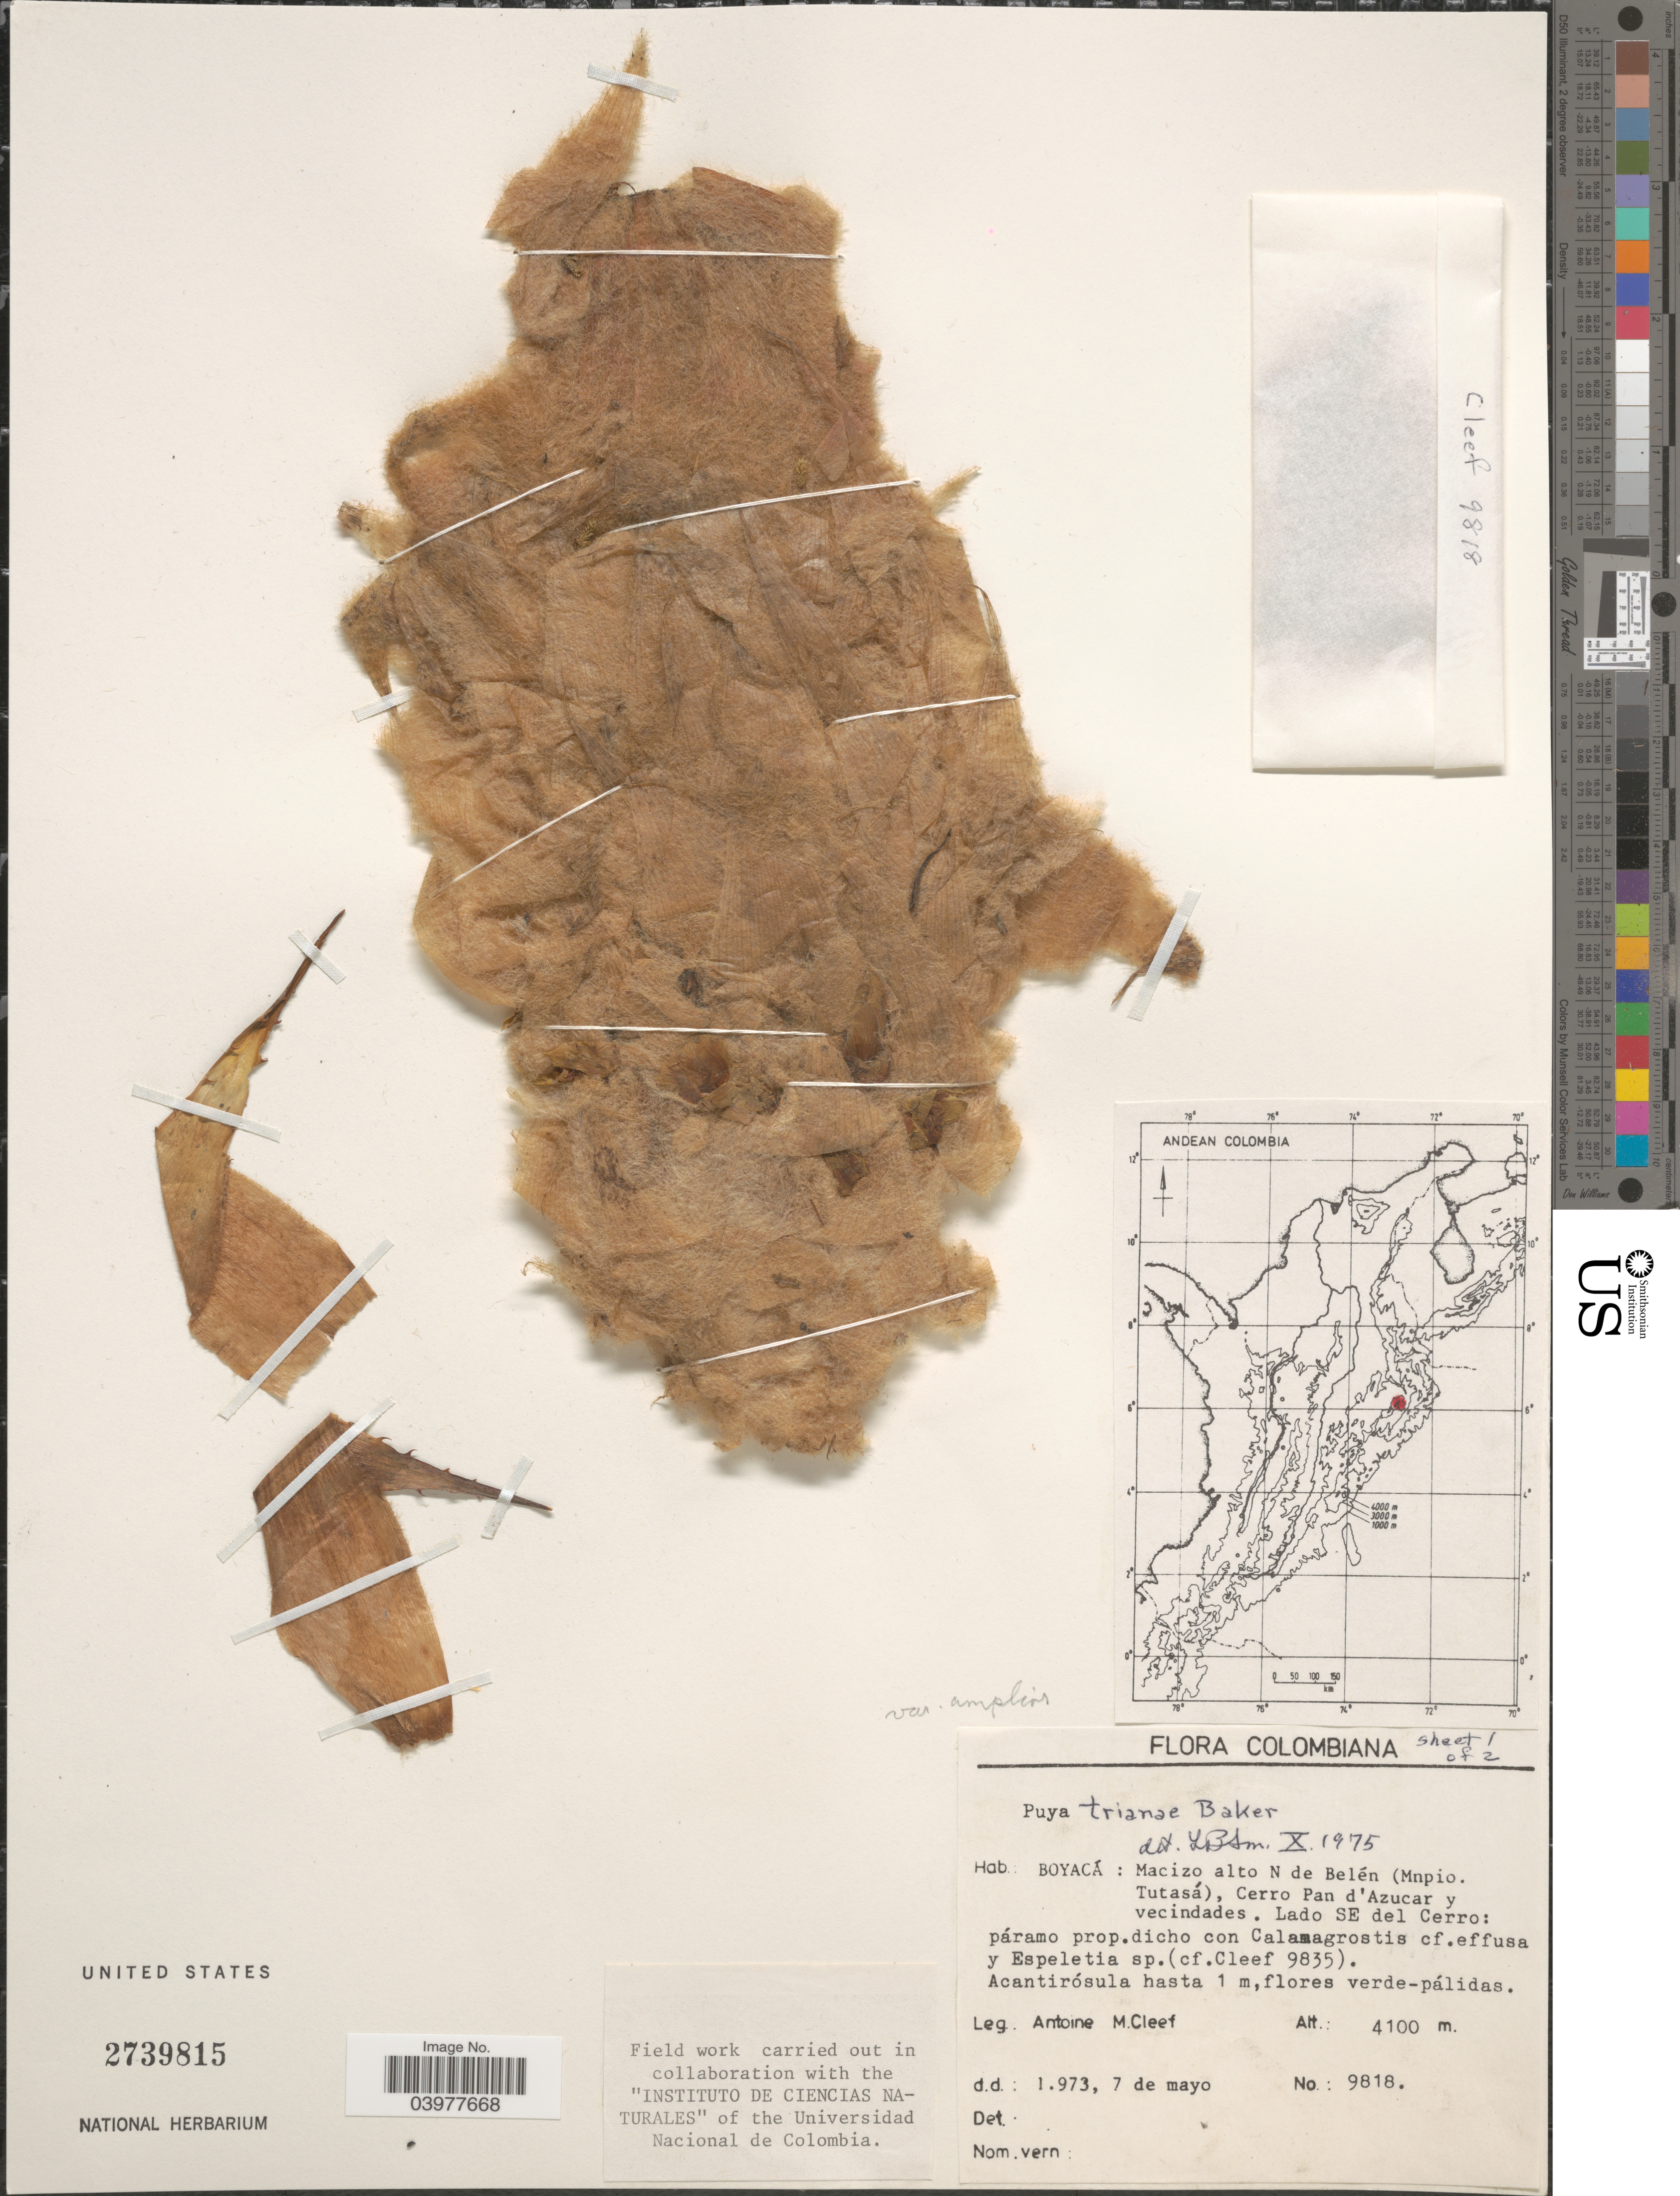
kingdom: Plantae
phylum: Tracheophyta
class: Liliopsida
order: Poales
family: Bromeliaceae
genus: Puya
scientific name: Puya trianae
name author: Baker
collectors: A. M. Cleef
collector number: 9818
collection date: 1973-05-07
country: Colombia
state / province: Boyacá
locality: Macizo alto N de Belén (Mnpio. Tutasá), Cerro Pan d' Azucar y vecindades. Lado SE del Cerro.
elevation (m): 4100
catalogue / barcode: US 2739815